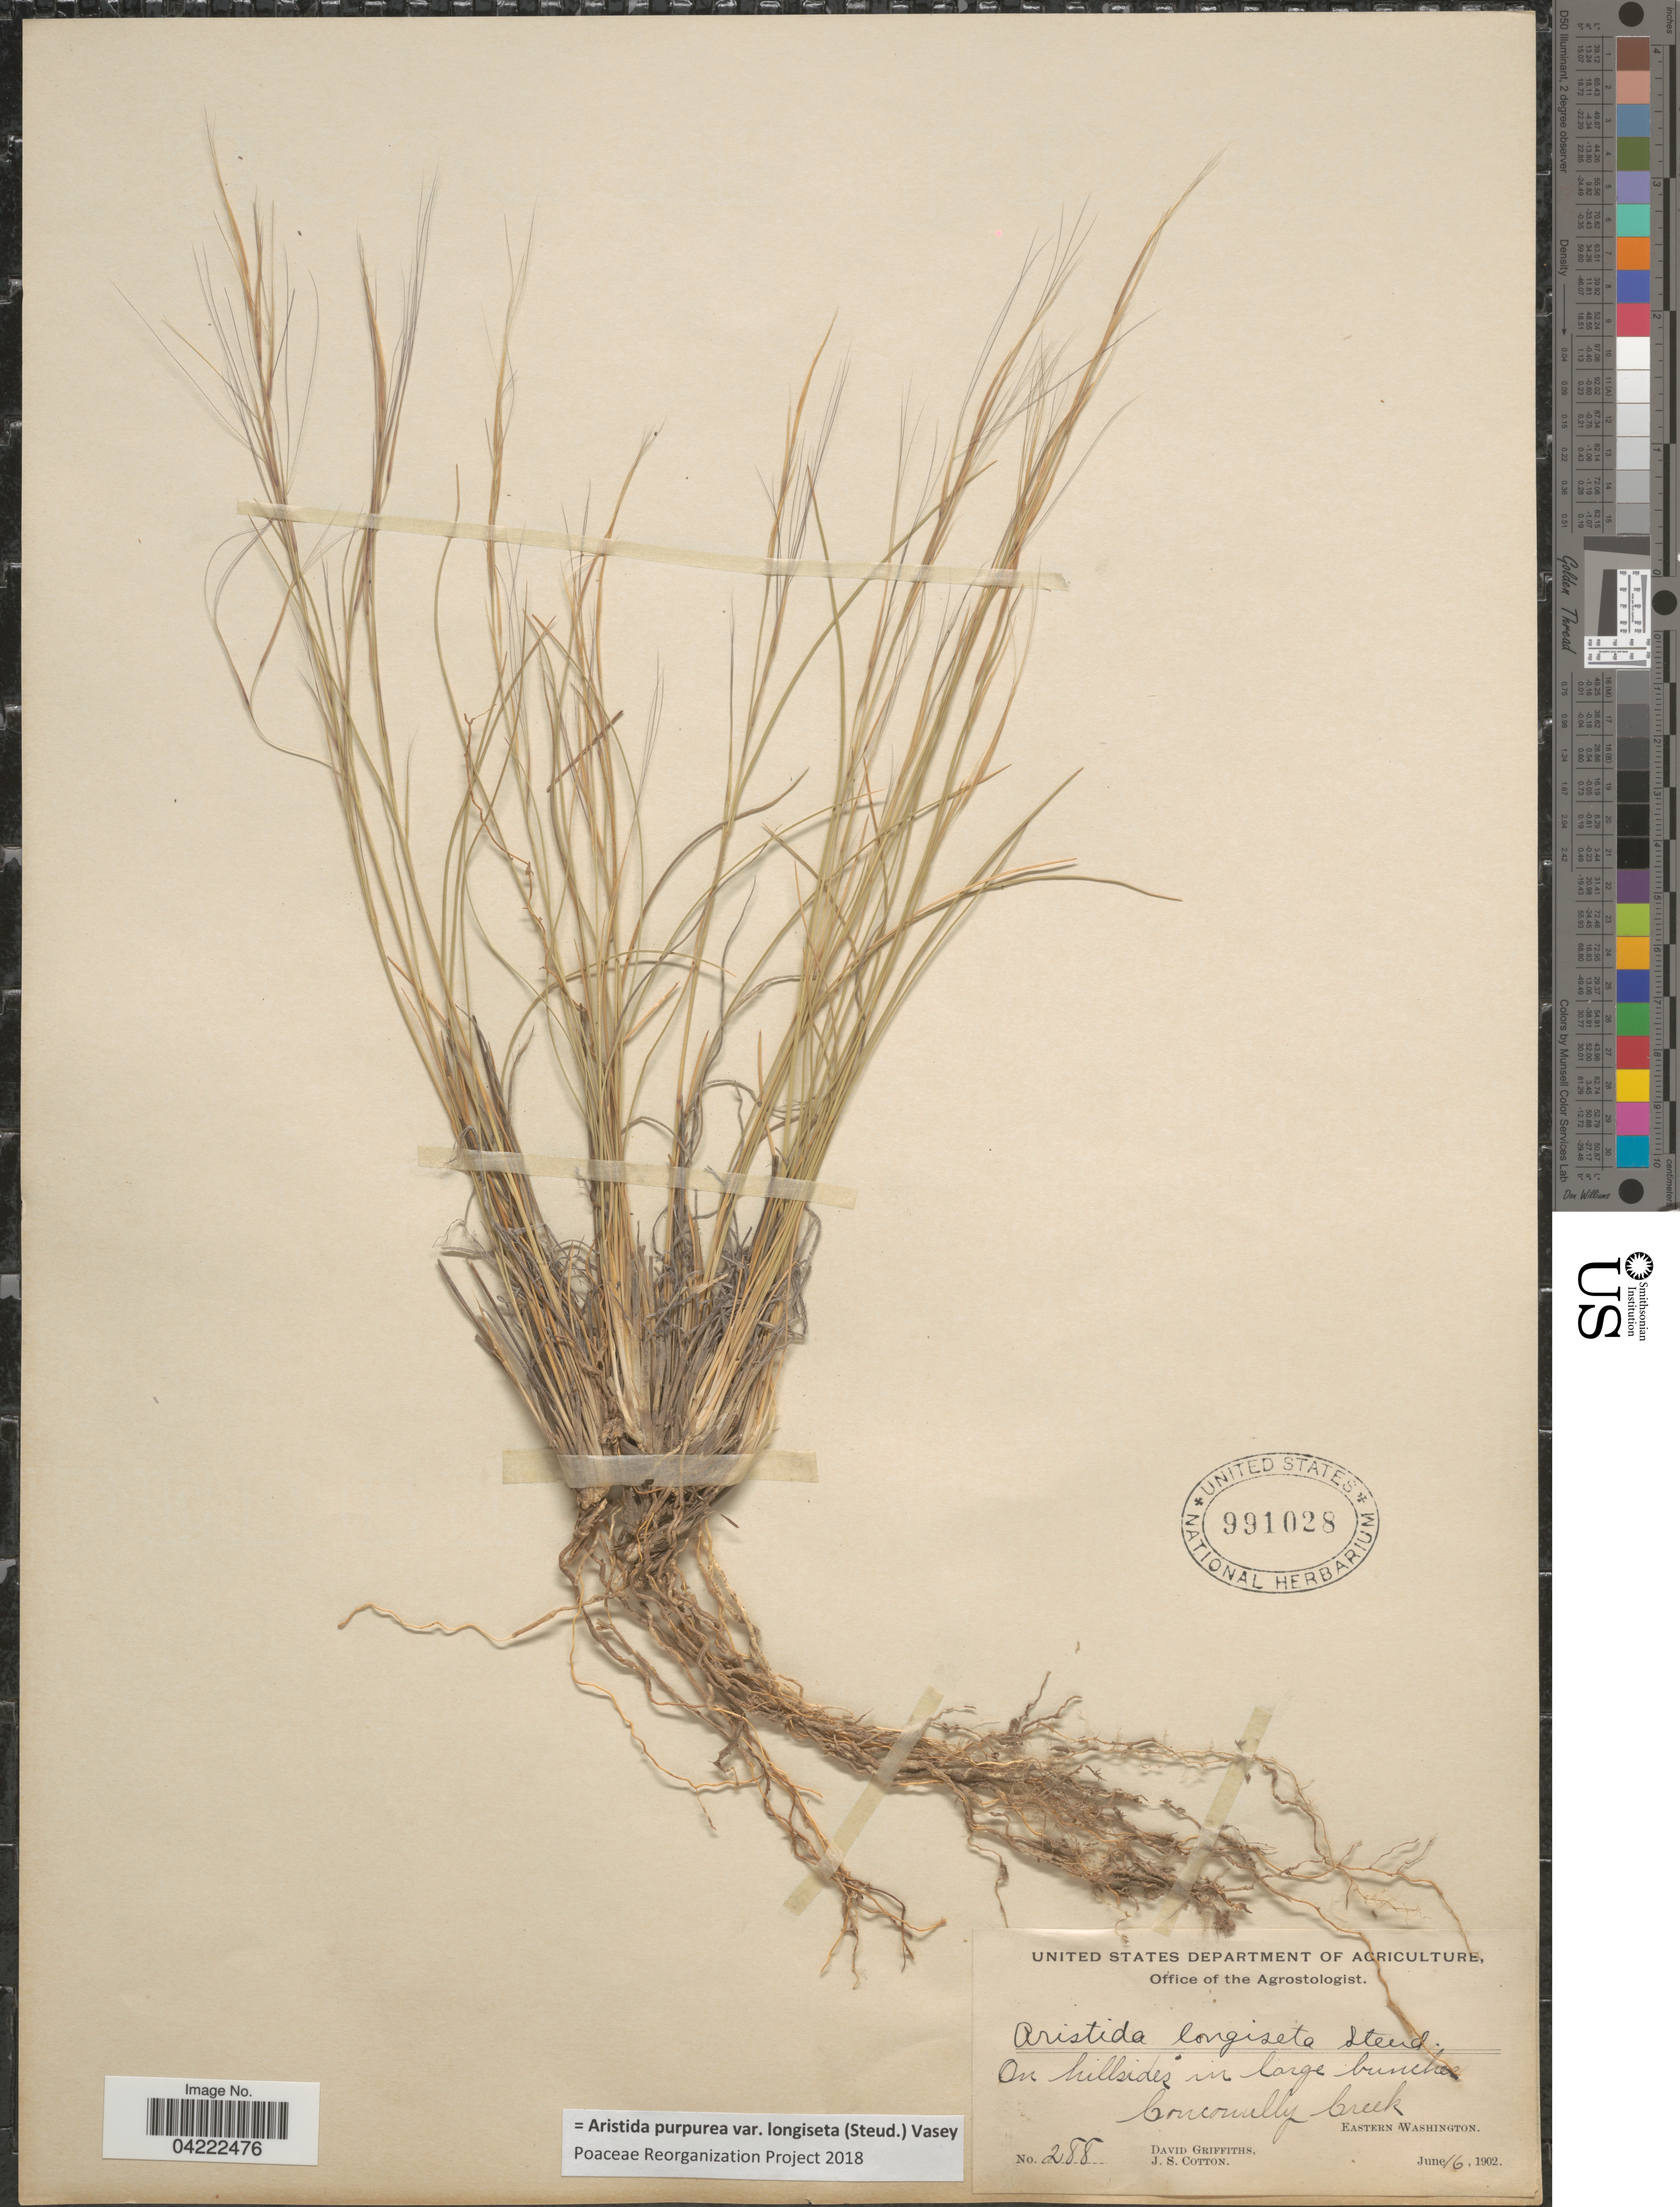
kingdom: Plantae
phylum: Tracheophyta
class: Liliopsida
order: Poales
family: Poaceae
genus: Aristida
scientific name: Aristida purpurea var. longiseta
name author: (Steud.) Vasey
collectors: D. Griffiths & J. S. Cotton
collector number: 288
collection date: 1902-06-16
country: United States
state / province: Washington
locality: On hillsides in large bunches. Conconully Creek. Eastern Washington.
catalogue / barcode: US 991028